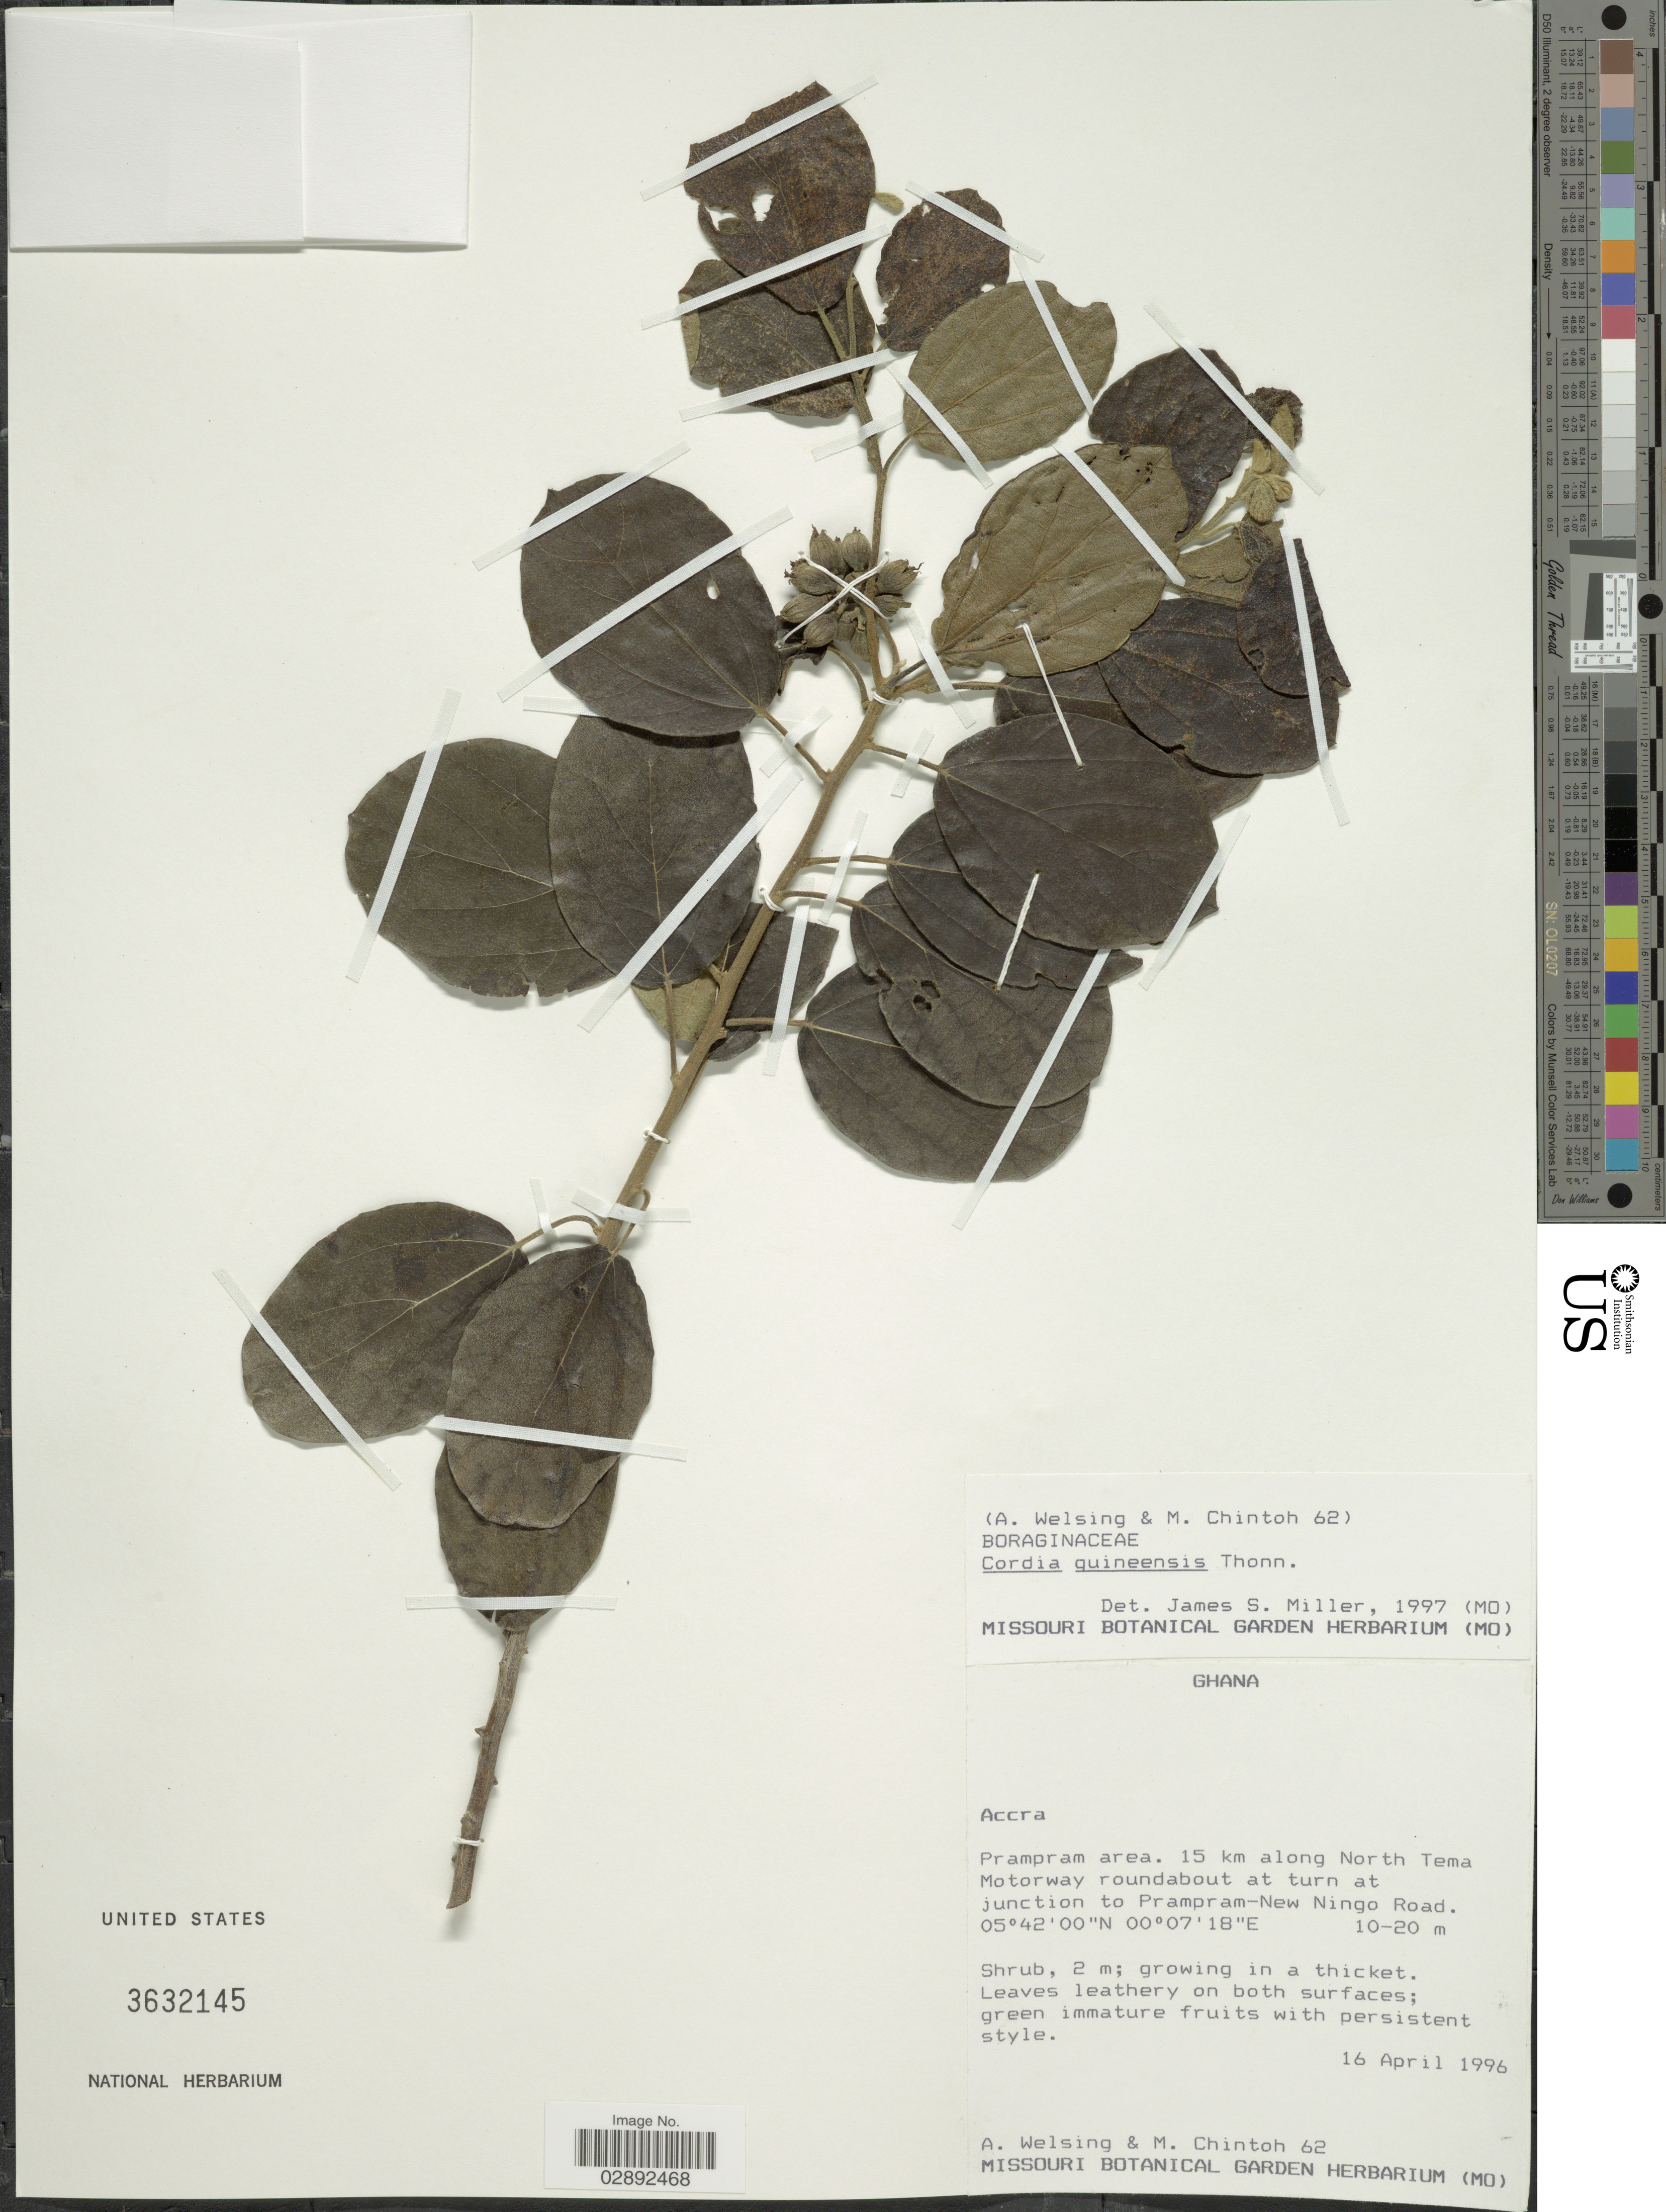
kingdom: Plantae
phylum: Tracheophyta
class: Magnoliopsida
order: Boraginales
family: Cordiaceae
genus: Cordia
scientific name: Cordia guianensis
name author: (Desv.) Roem. & Schult.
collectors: A. Welsing & M. Chintoh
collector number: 62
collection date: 1996-04-16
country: Ghana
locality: Accra. Prampram area. 15 km along North Tema Motorway roundabout at turn at junction to Prampram-New Ningo Road.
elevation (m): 10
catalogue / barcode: US 3632145